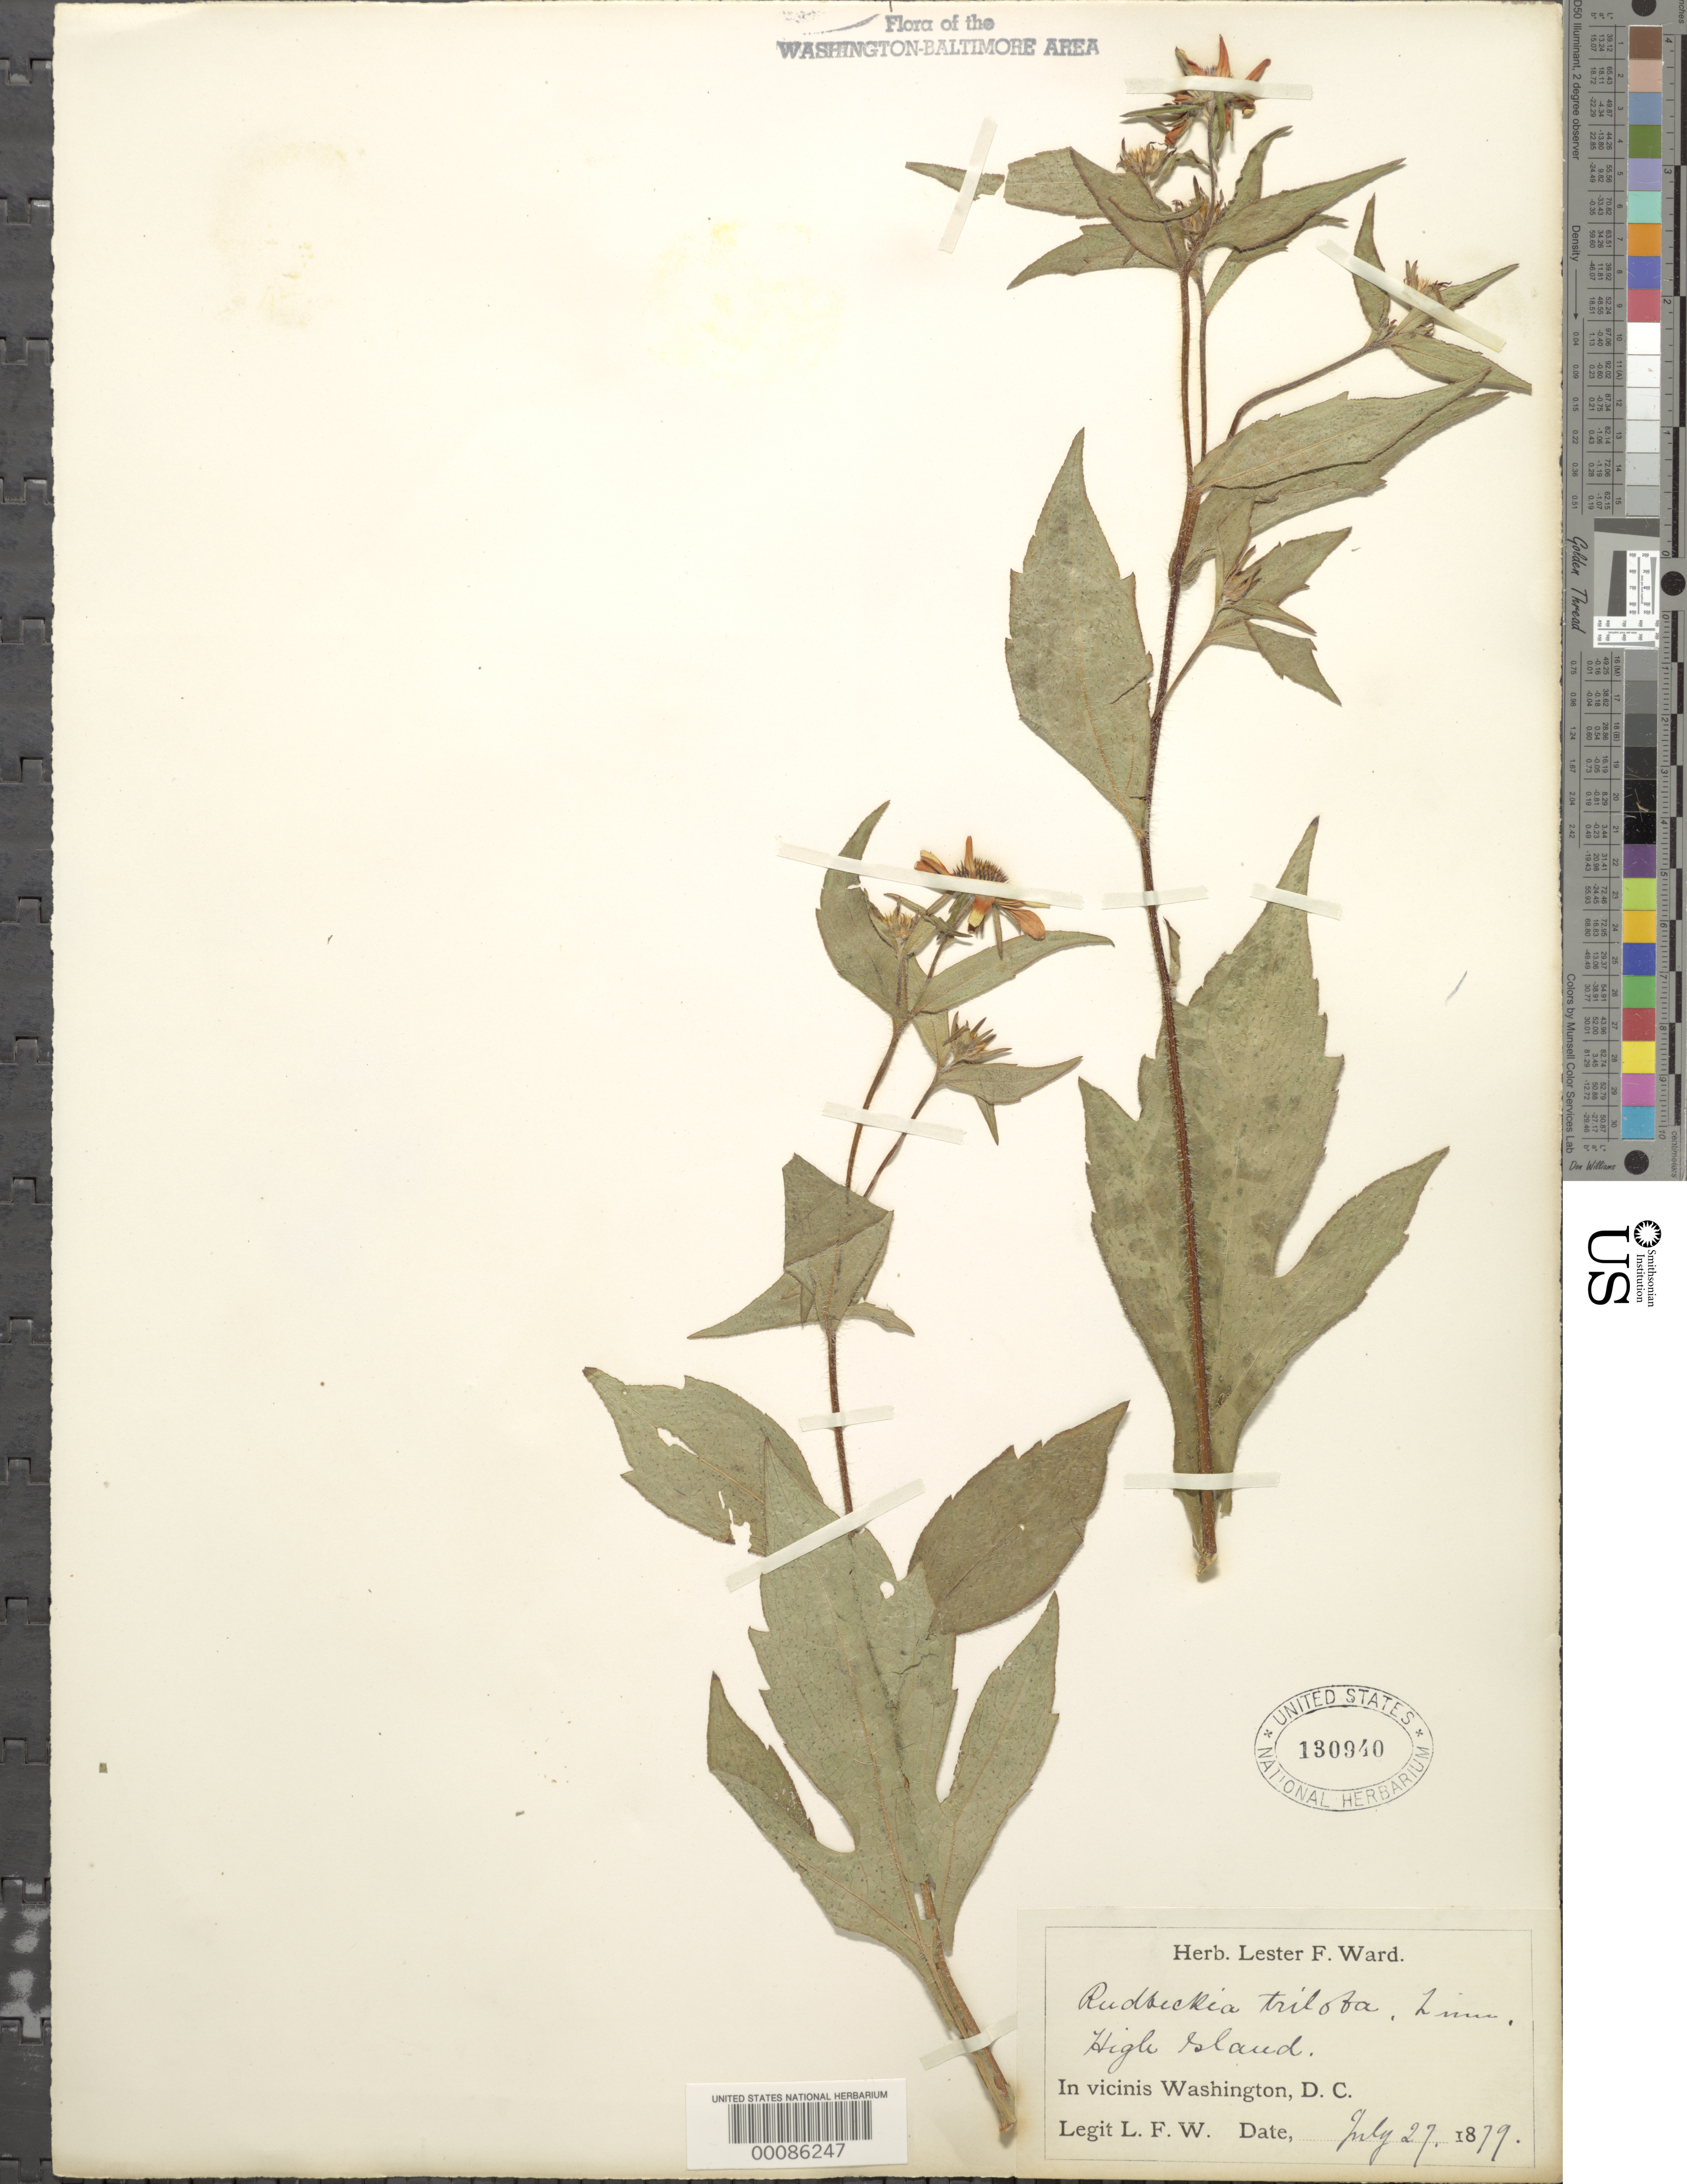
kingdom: Plantae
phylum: Tracheophyta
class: Magnoliopsida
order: Asterales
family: Asteraceae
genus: Rudbeckia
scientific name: Rudbeckia triloba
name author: L.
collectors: L. F. Ward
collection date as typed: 27 Jul 1879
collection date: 1879-07-27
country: United States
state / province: Maryland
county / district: Montgomery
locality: High Island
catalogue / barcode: US 130940